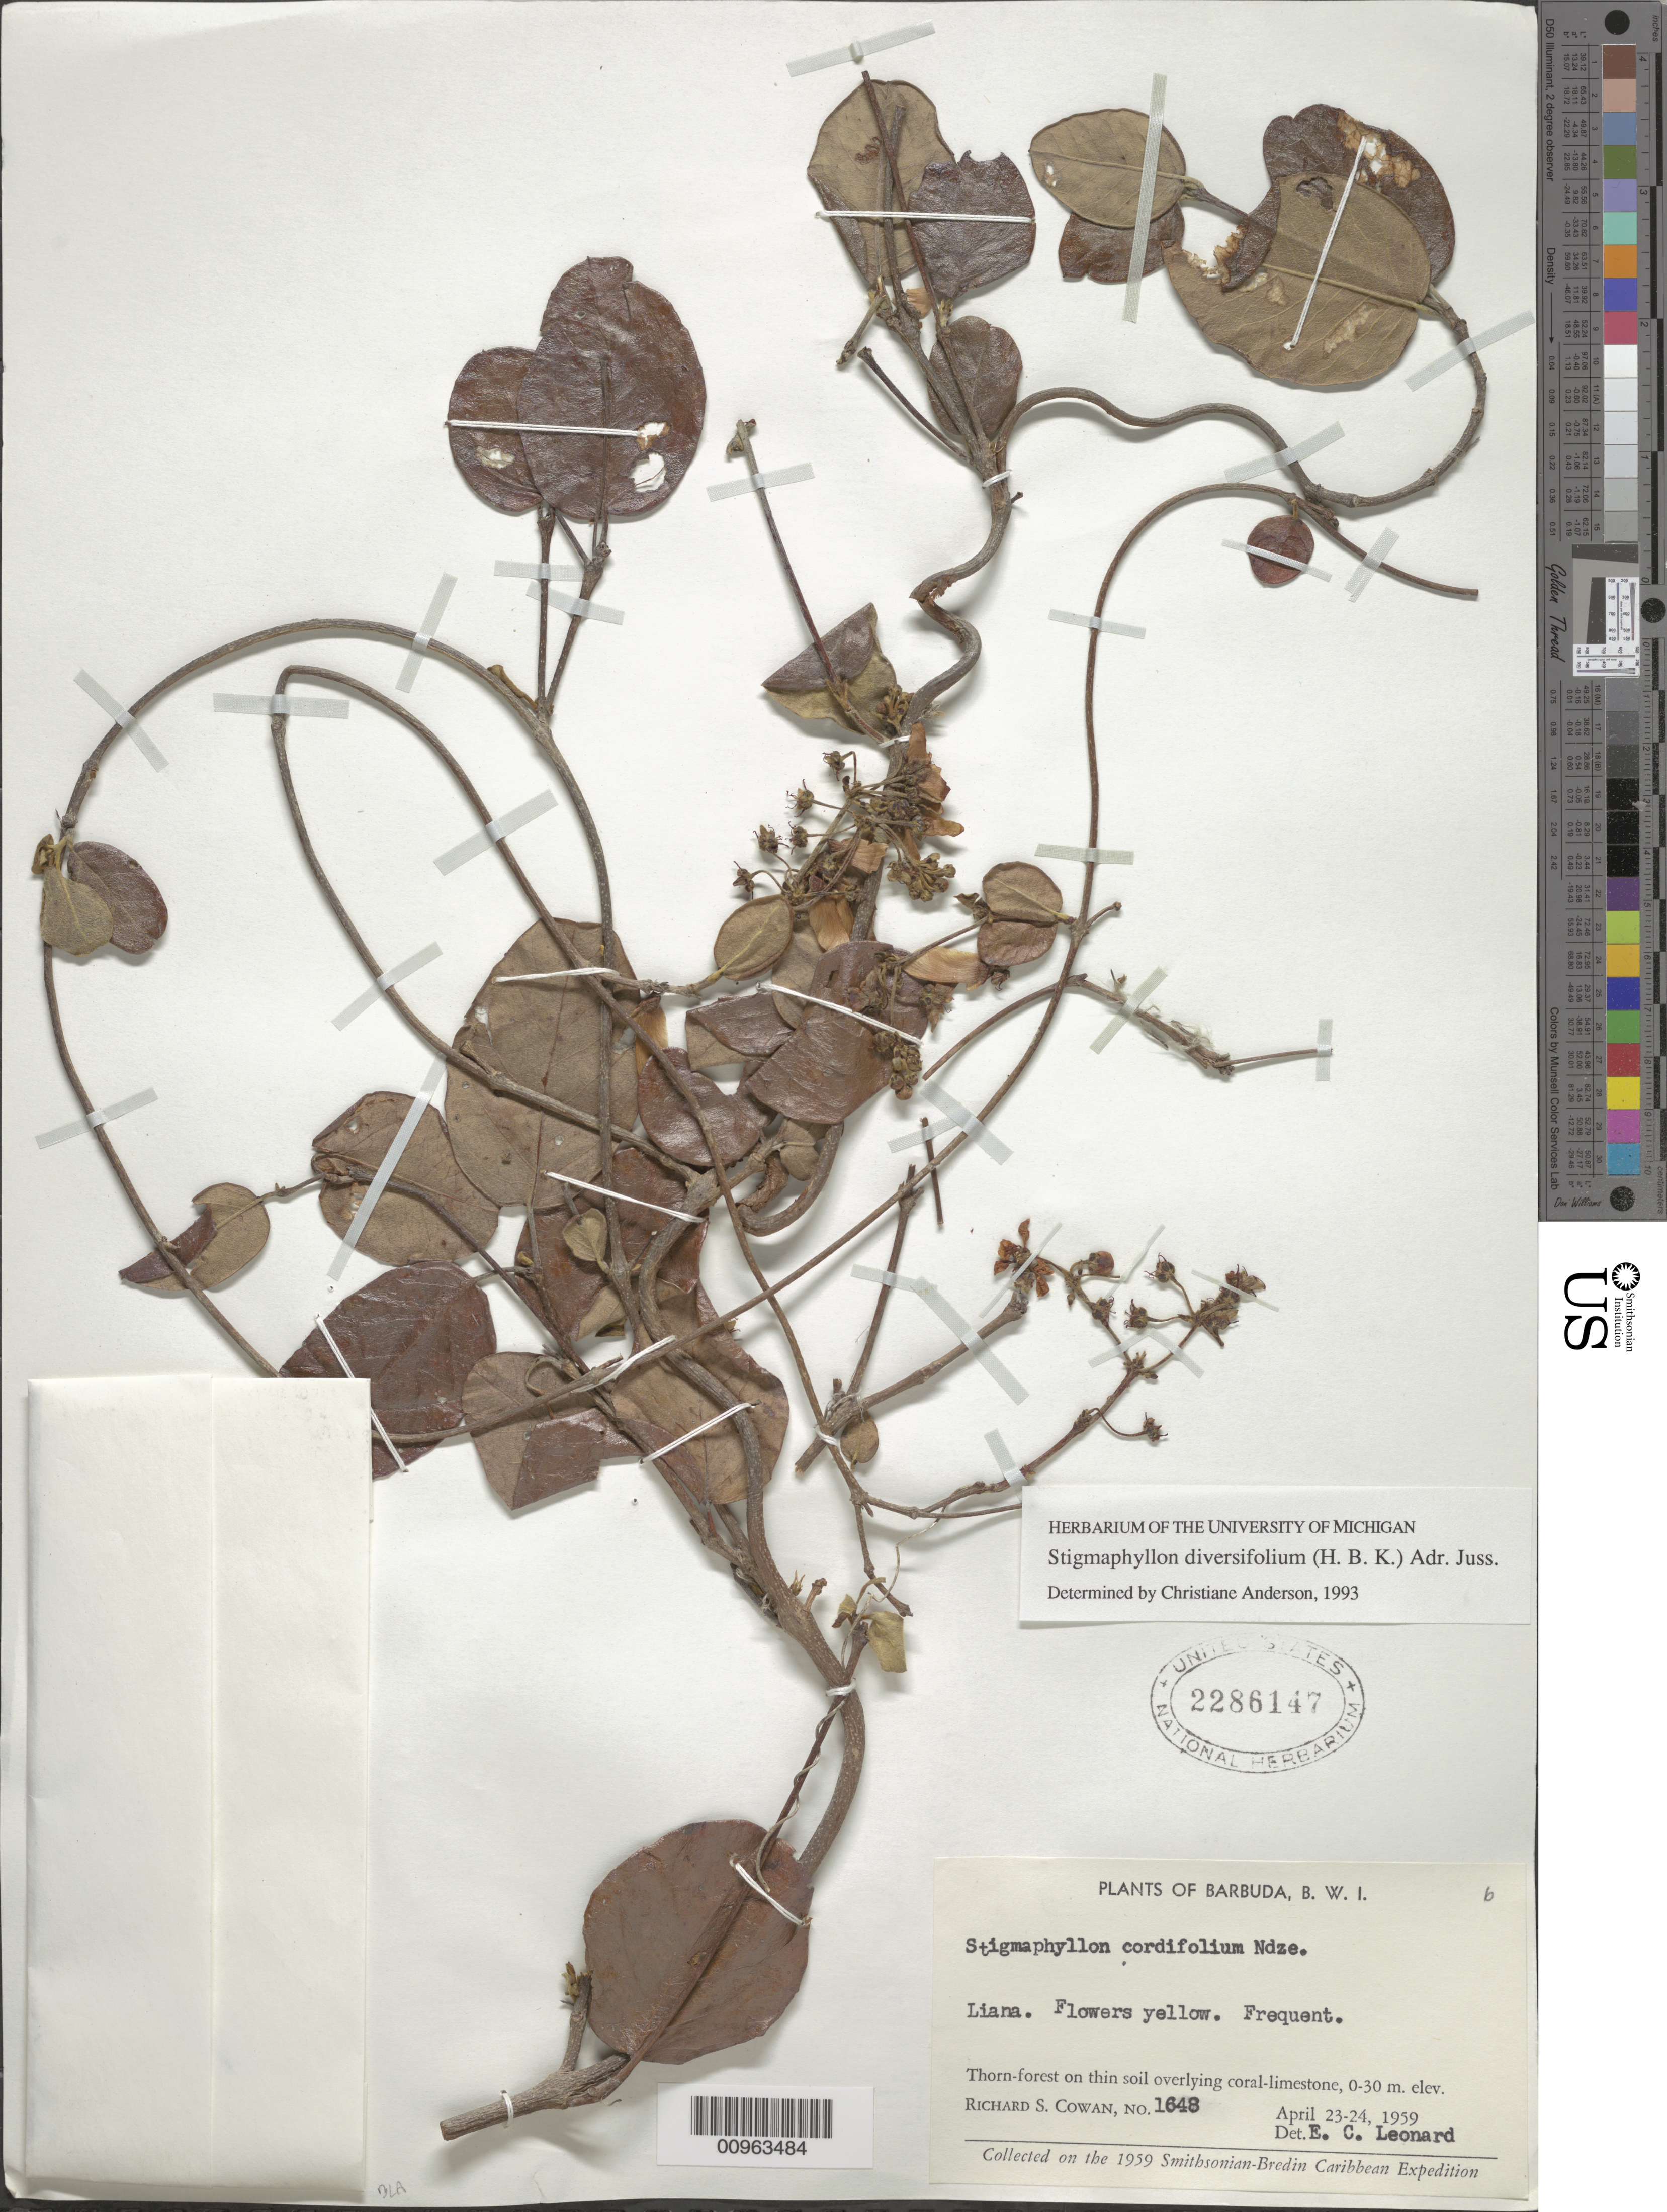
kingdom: Plantae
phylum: Tracheophyta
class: Magnoliopsida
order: Malpighiales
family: Malpighiaceae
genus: Stigmaphyllon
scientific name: Stigmaphyllon diversifolium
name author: (Kunth) A. Juss.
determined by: Anderson, C.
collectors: R. S. Cowan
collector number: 1648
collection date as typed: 23 Apr 1959 to 24 Apr 1959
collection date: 1959-04-23/1959-04-24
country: Antigua and Barbuda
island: Barbuda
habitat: Thorn-forest on thin soil overlying coral-limestone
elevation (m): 0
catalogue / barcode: US 2286147